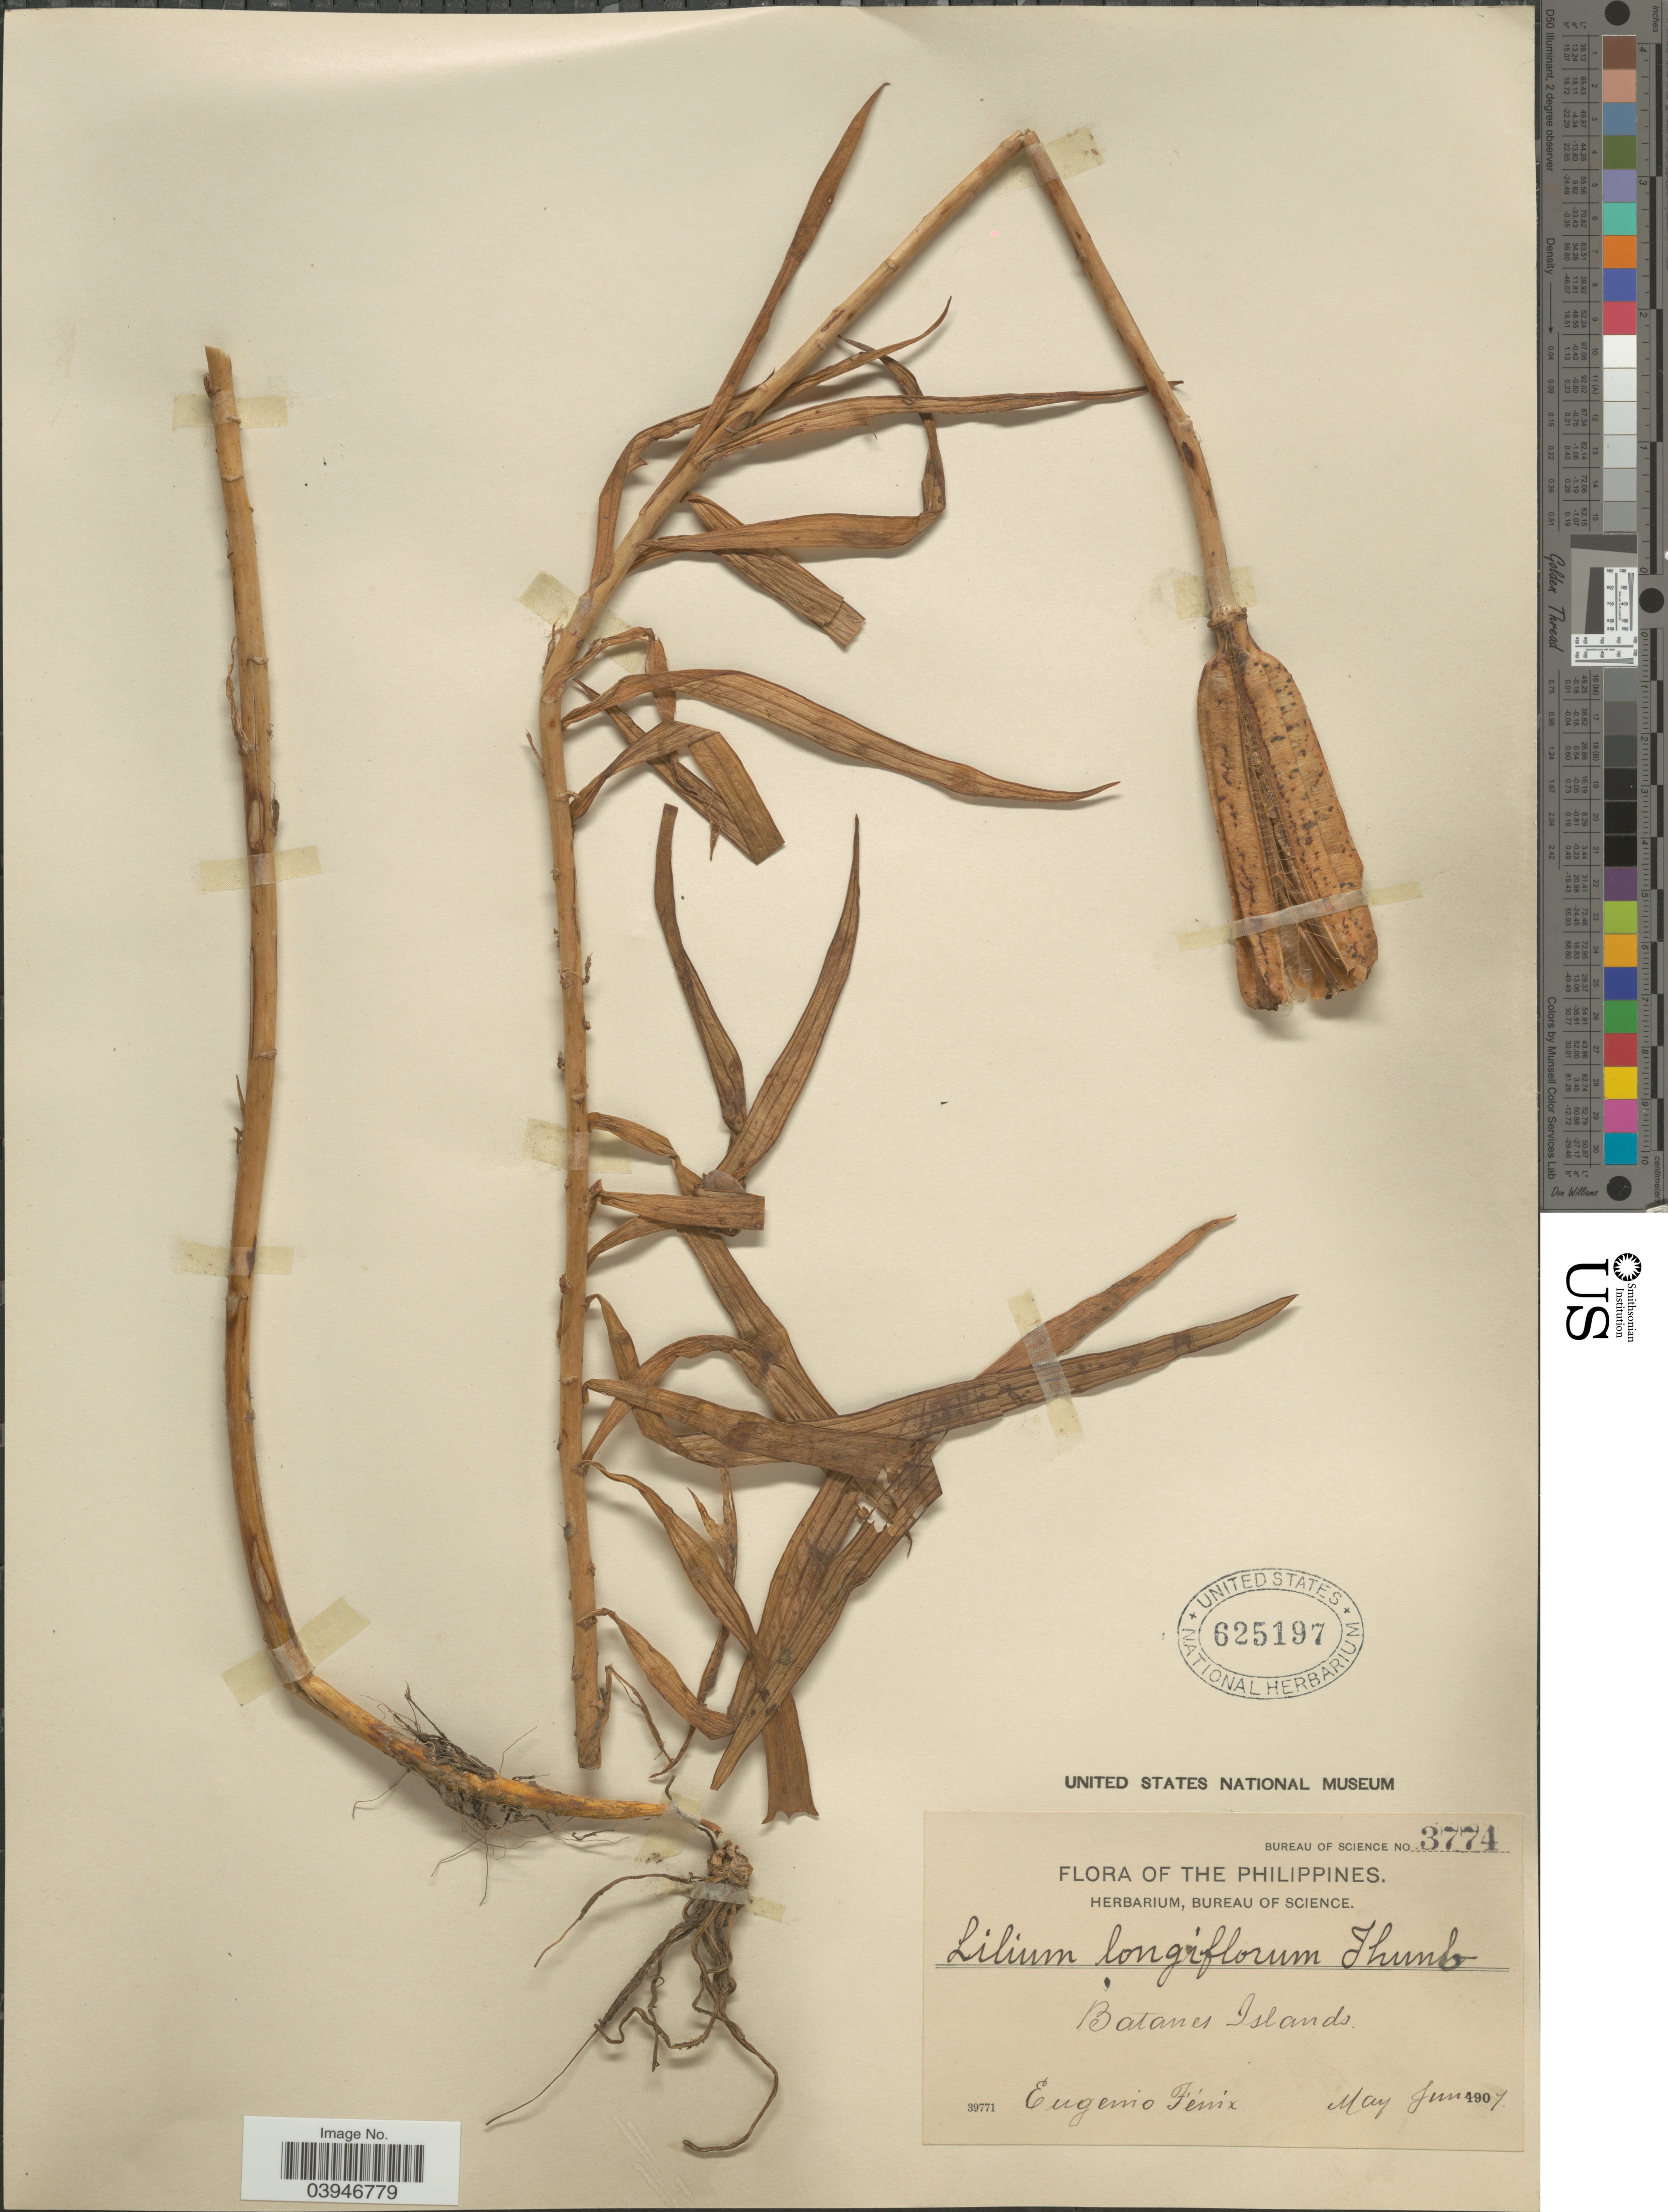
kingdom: Plantae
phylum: Tracheophyta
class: Liliopsida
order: Liliales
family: Liliaceae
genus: Lilium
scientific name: Lilium longiflorum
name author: Thunb.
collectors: E. Fénix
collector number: Bureau of Science 3774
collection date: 1907-05/1907-06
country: Philippines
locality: Batanes Islands.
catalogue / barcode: US 625197